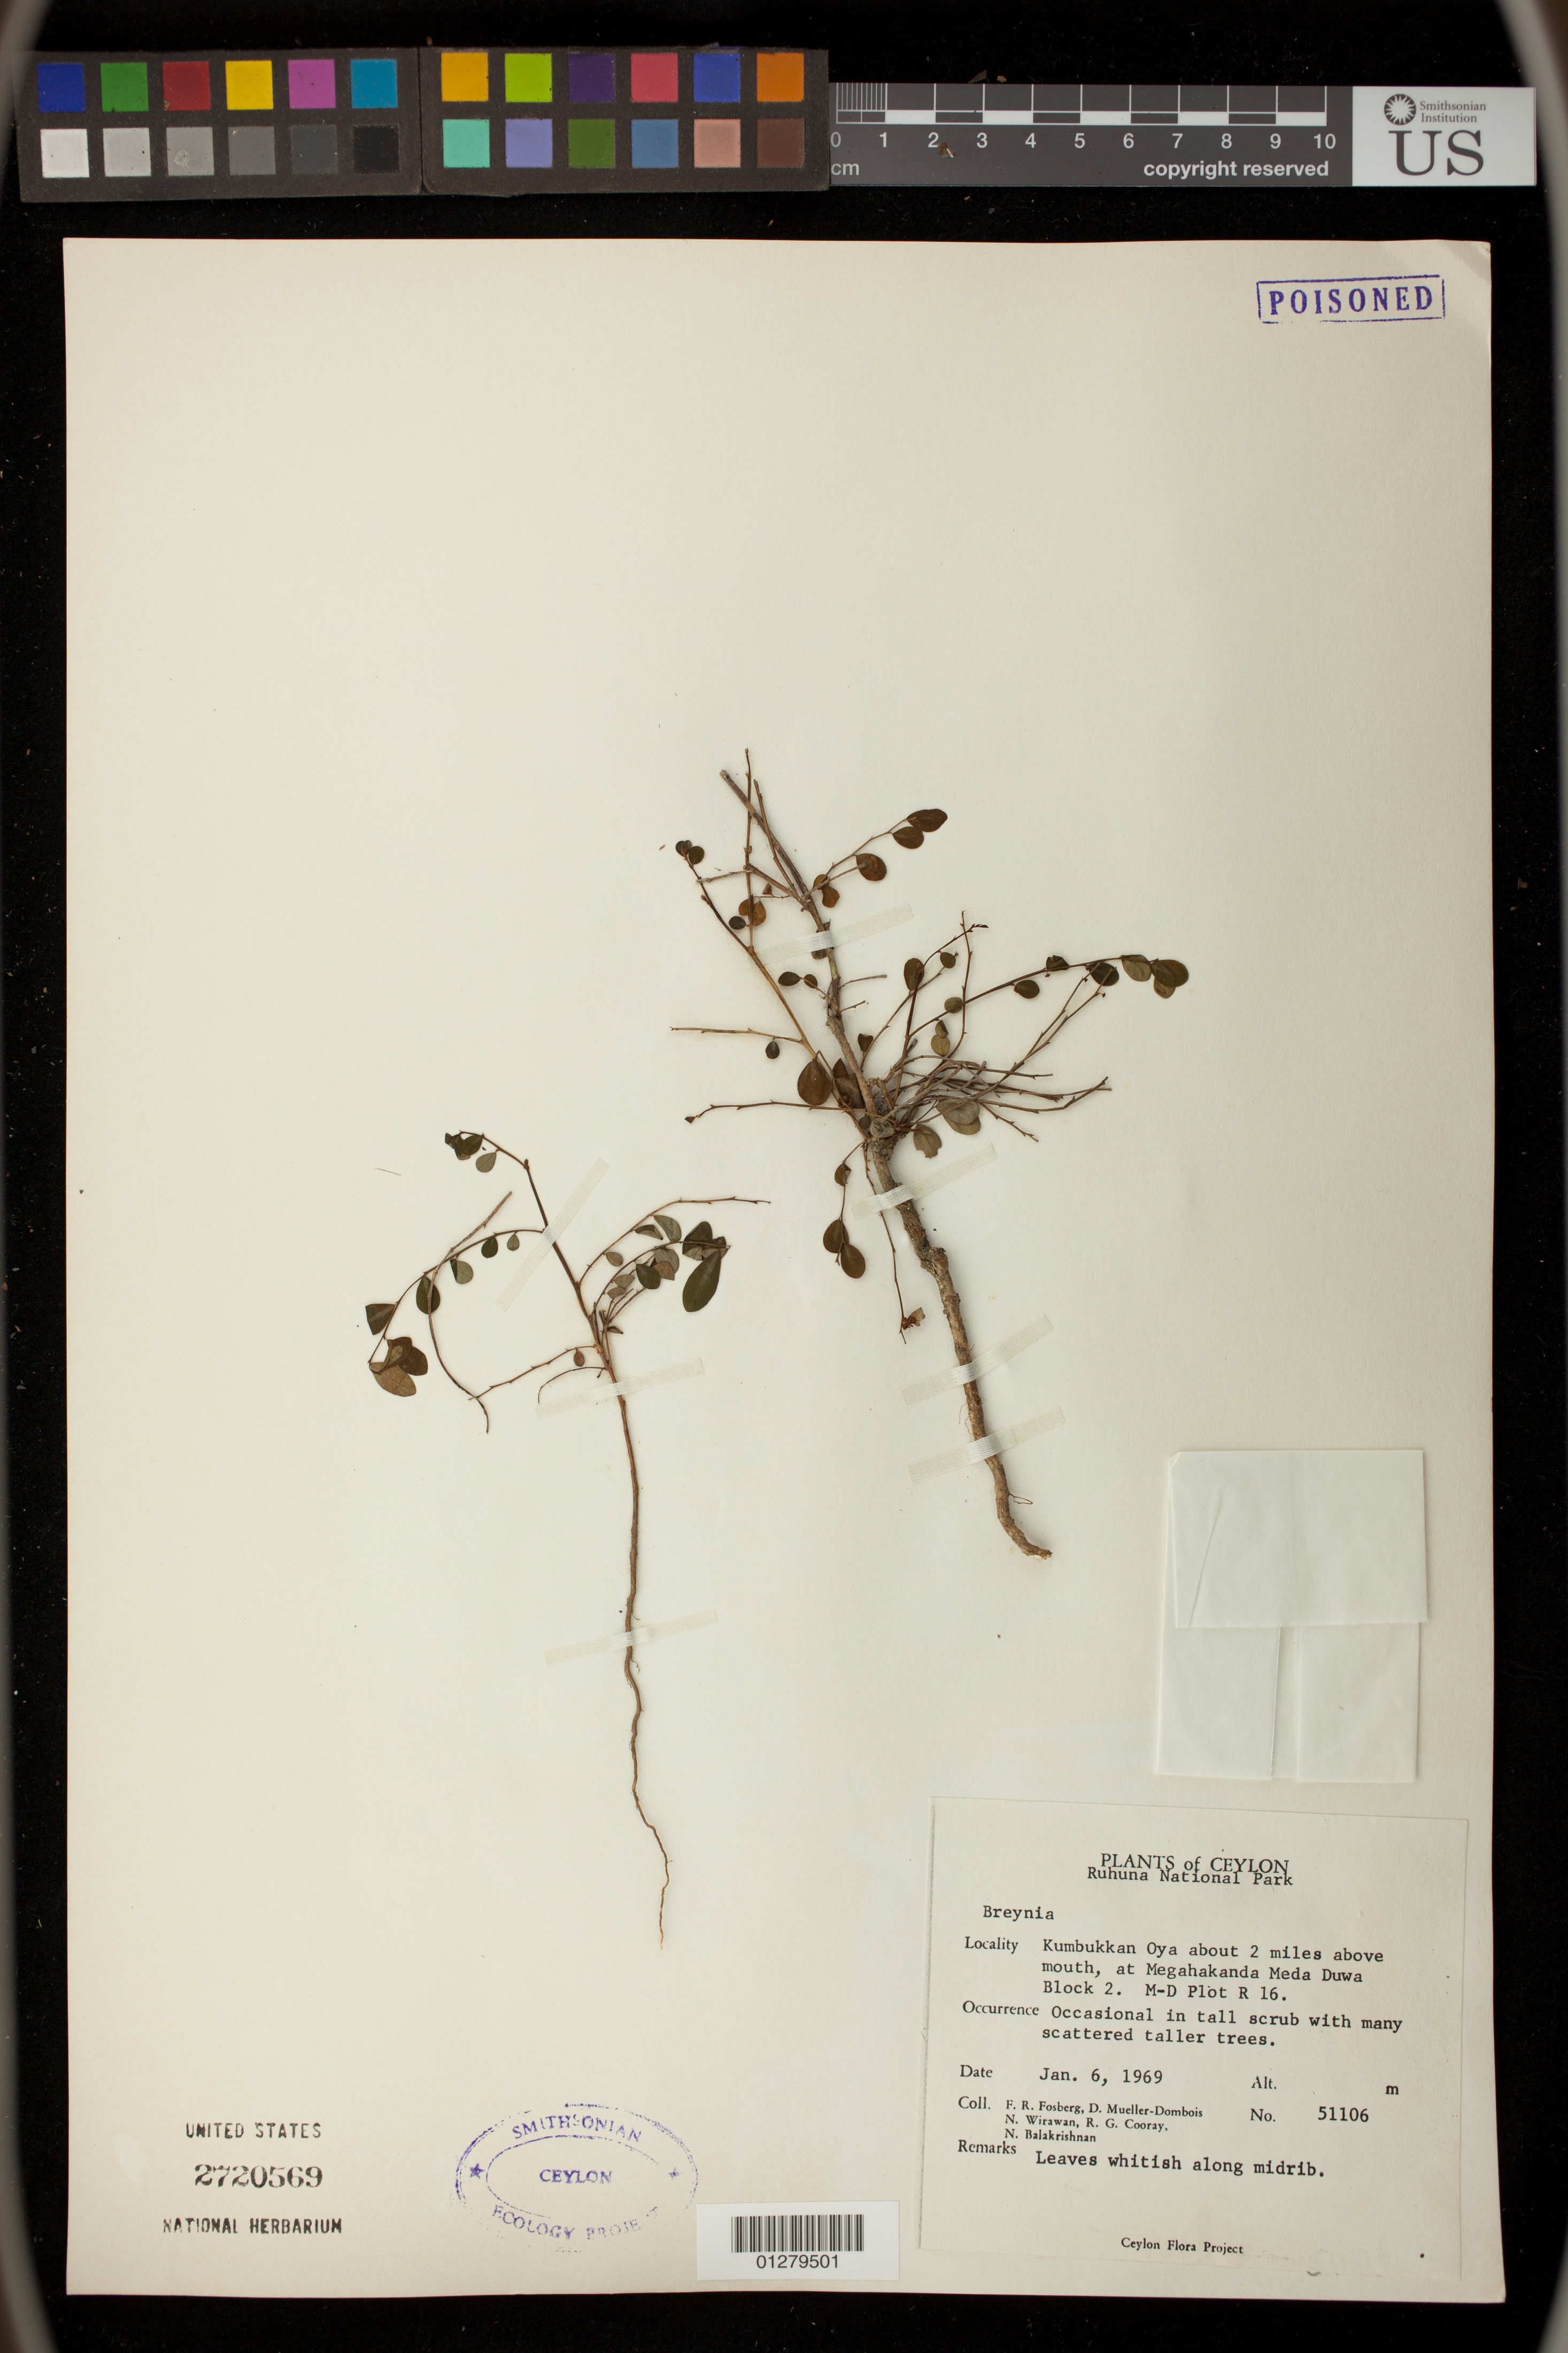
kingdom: Plantae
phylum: Tracheophyta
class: Magnoliopsida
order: Malpighiales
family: Phyllanthaceae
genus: Breynia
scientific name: Breynia sp.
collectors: F. R. Fosberg, D. Mueller-Dombois, N. Wirawan & R. Cooray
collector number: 51106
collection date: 1969-01-06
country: Sri Lanka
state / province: Southern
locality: Ceylon. Ruhuna National Park. Kumbukkan Oya about 2 miles above mouth, at Megahakanda Meda Duwa Block 2. M-D Plot R 16.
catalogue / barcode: US 2720569